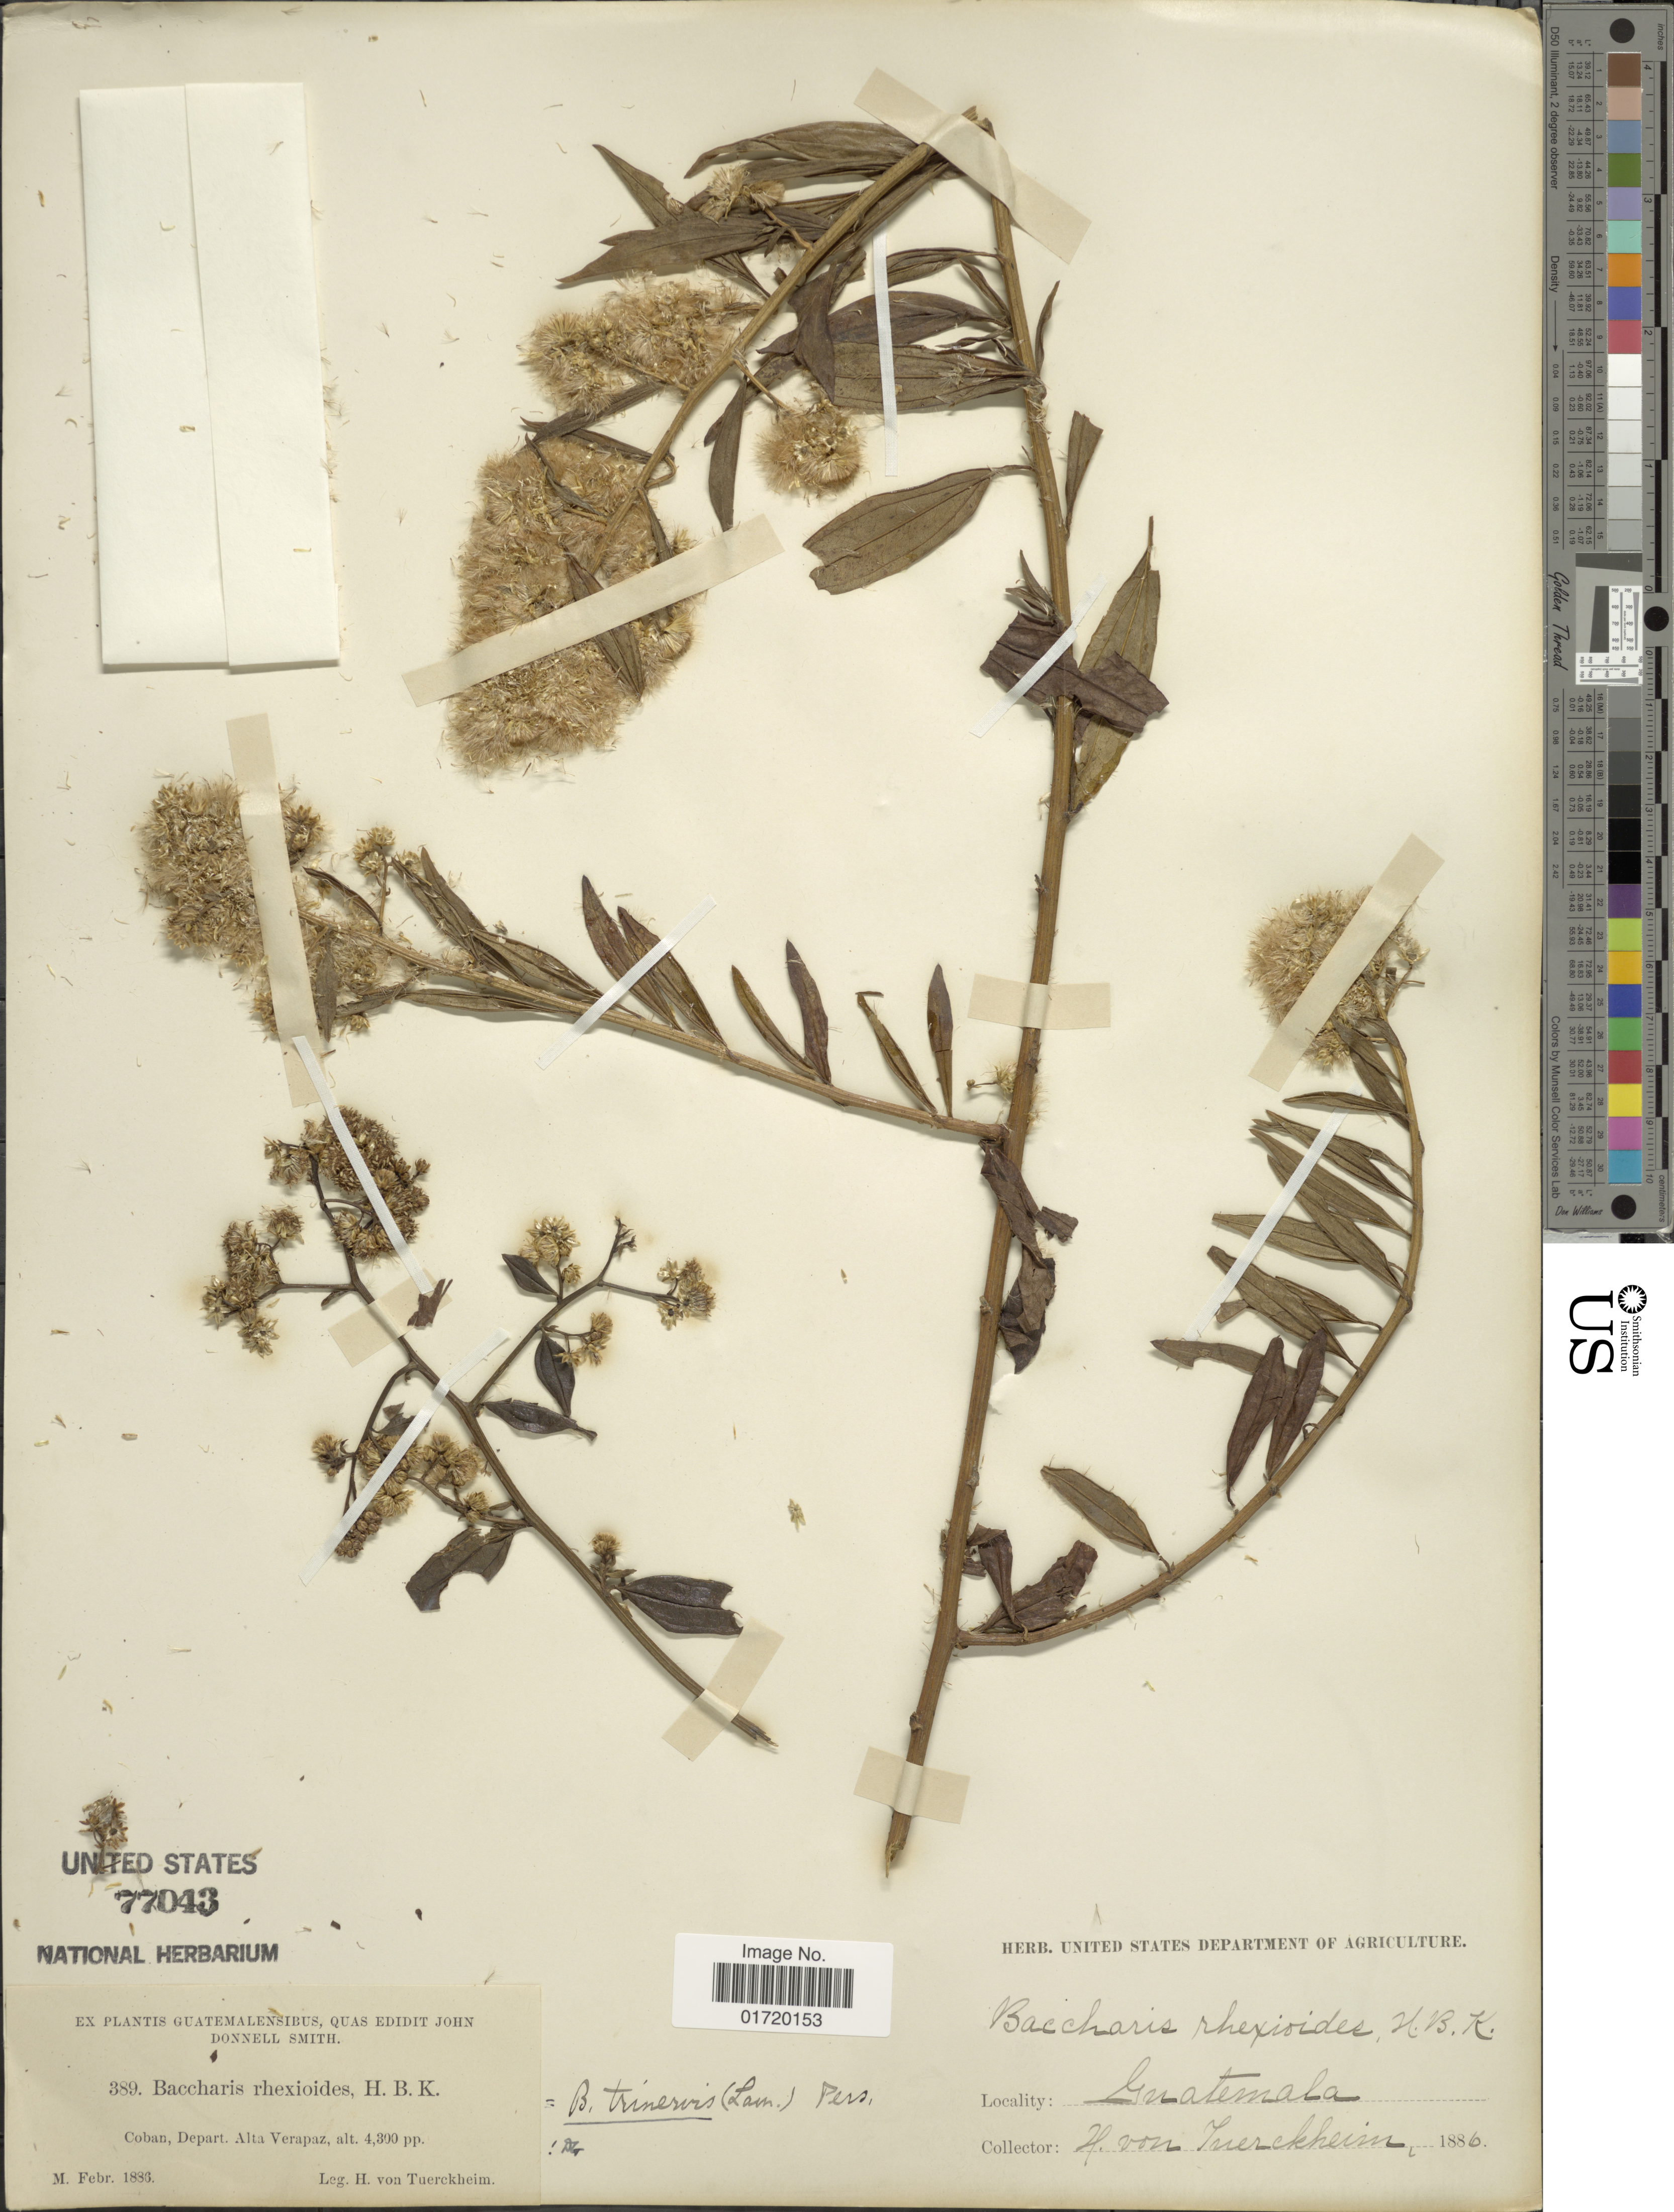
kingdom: Plantae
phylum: Tracheophyta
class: Magnoliopsida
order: Asterales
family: Asteraceae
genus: Baccharis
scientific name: Baccharis trinervis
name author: (Lam.) Pers.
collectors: H. von Türckheim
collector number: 389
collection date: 1886-02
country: Guatemala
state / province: Alta Verapaz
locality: Guatemalensibus, Coban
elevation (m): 1311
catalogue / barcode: US 77043